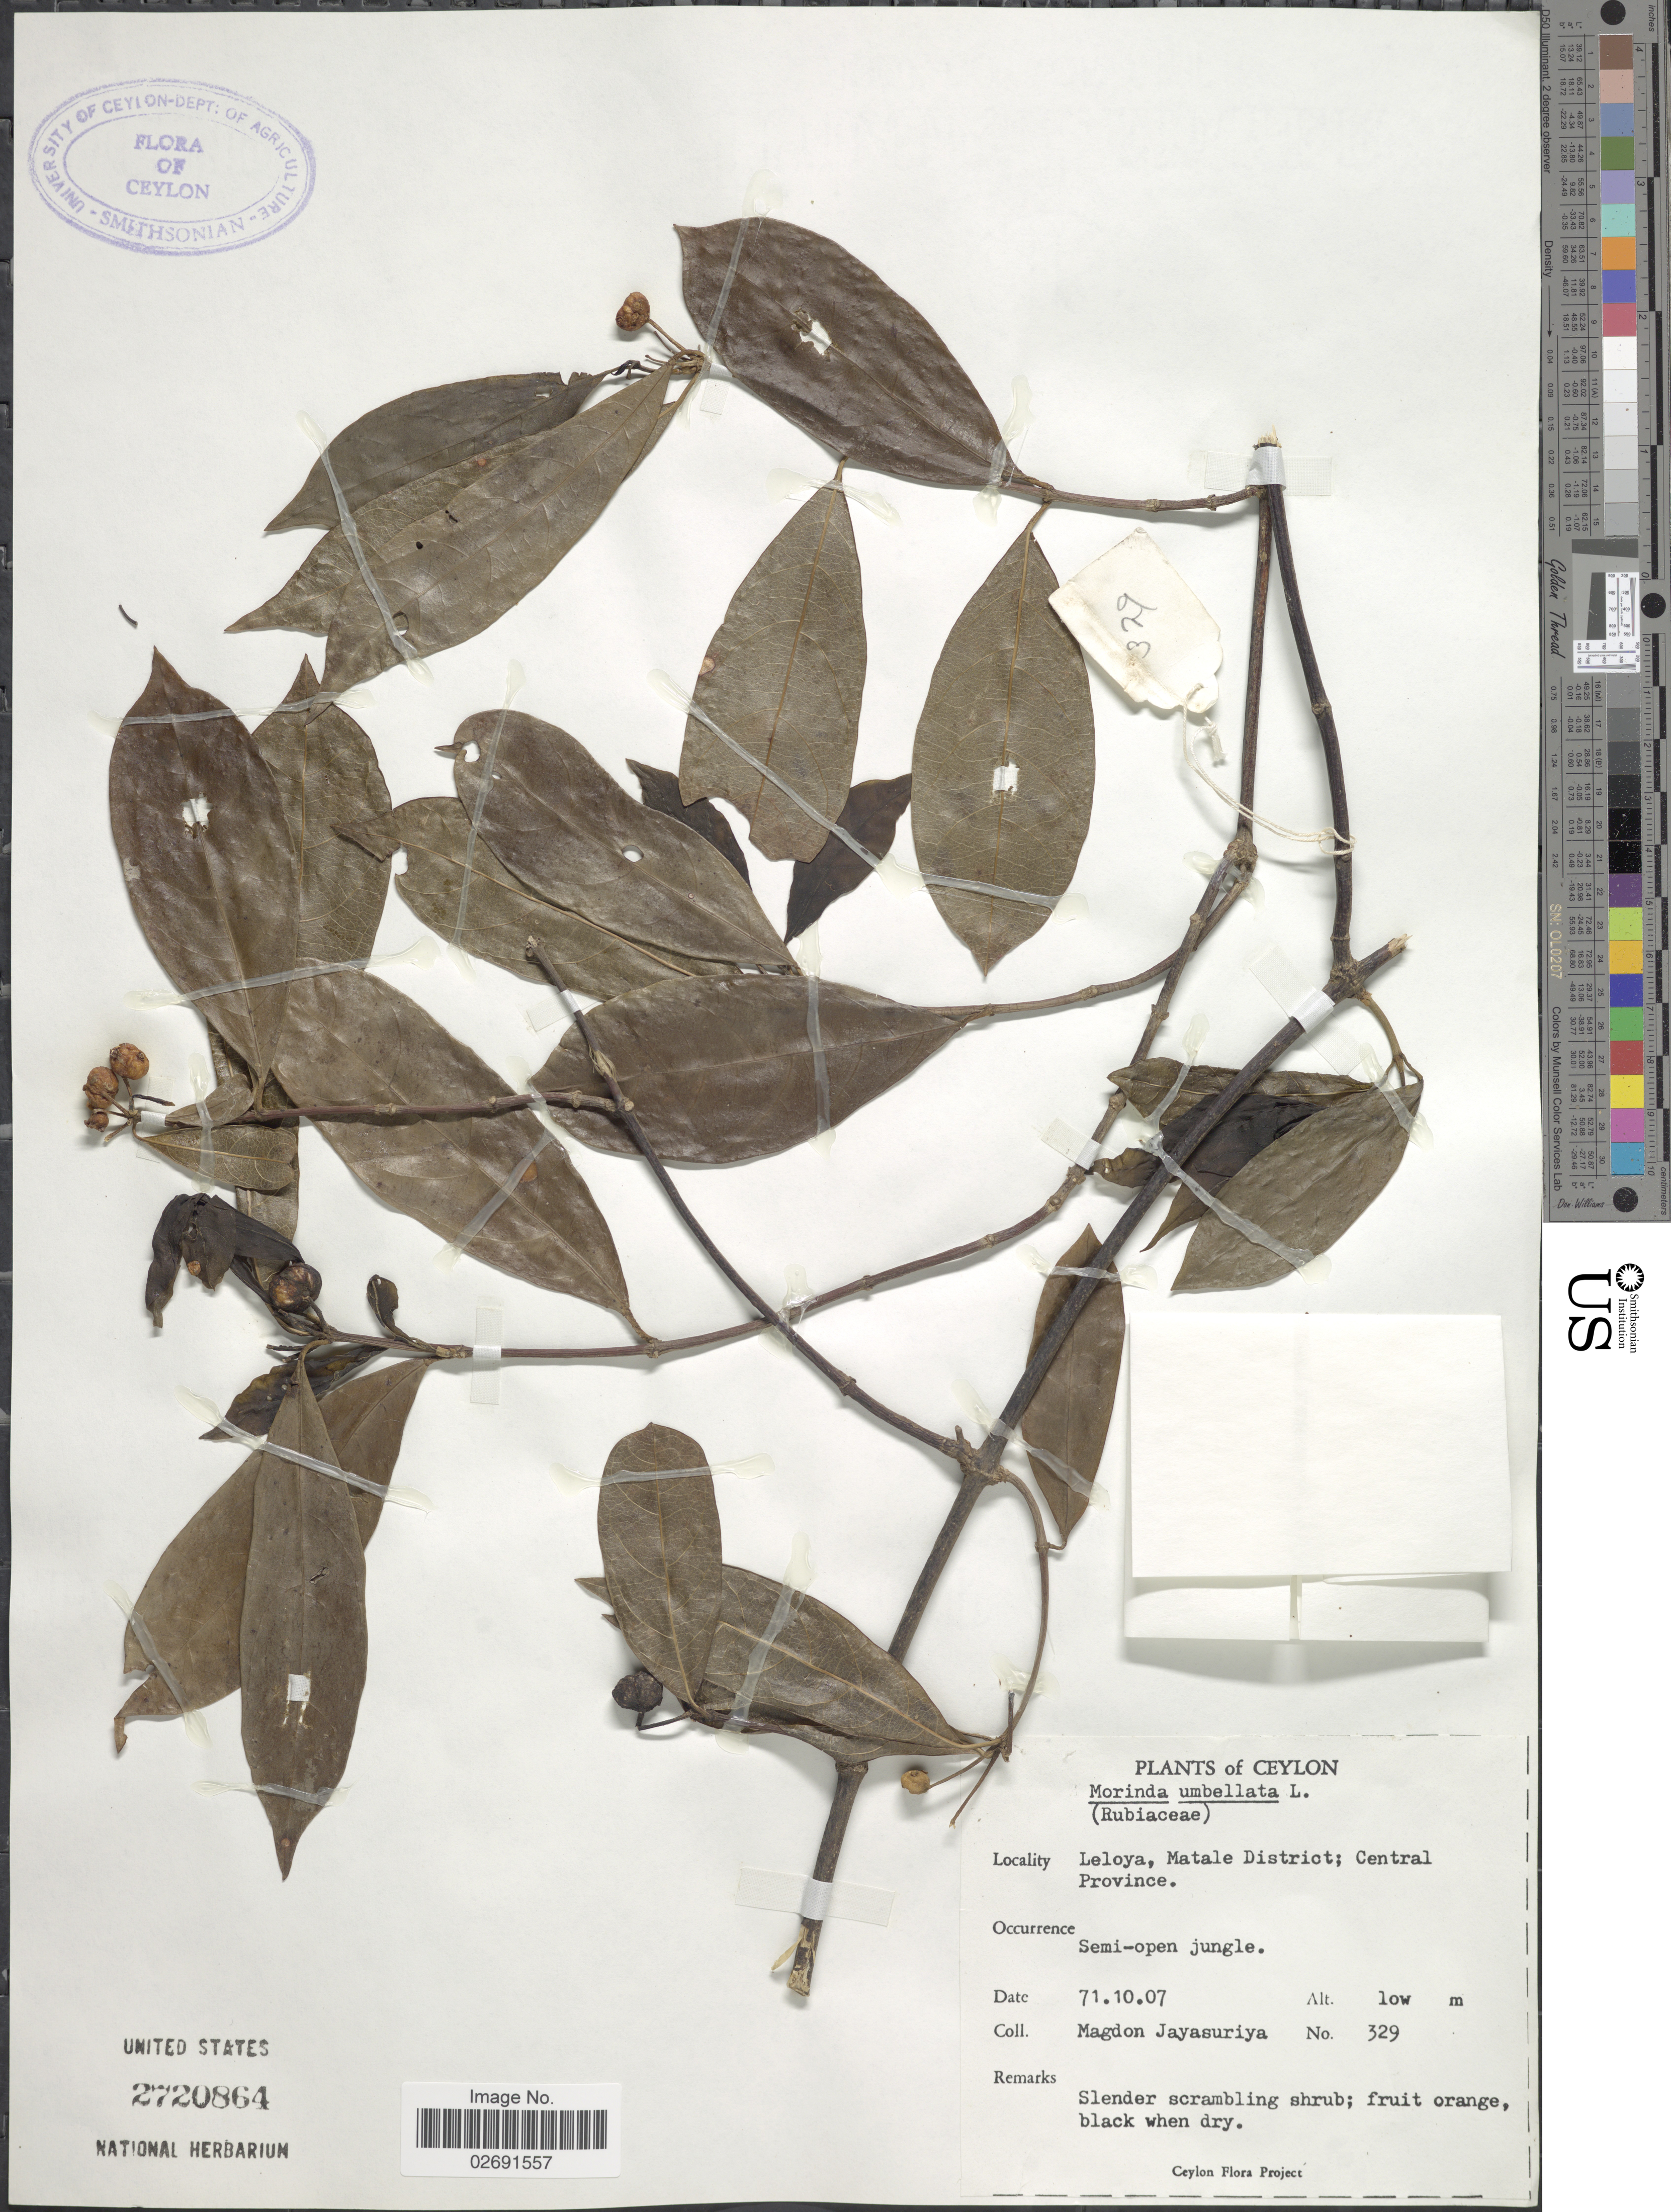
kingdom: Plantae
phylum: Tracheophyta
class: Magnoliopsida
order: Gentianales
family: Rubiaceae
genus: Gynochthodes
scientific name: Gynochthodes umbellata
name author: (L.) Razafim. & B. Bremer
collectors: A. H. Jayasuriya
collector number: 329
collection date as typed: Transcribed d/m/y: 7/10/71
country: Sri Lanka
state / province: Central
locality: Ceylon, Leloya, Matale District; Central Province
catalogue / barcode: US 2720864